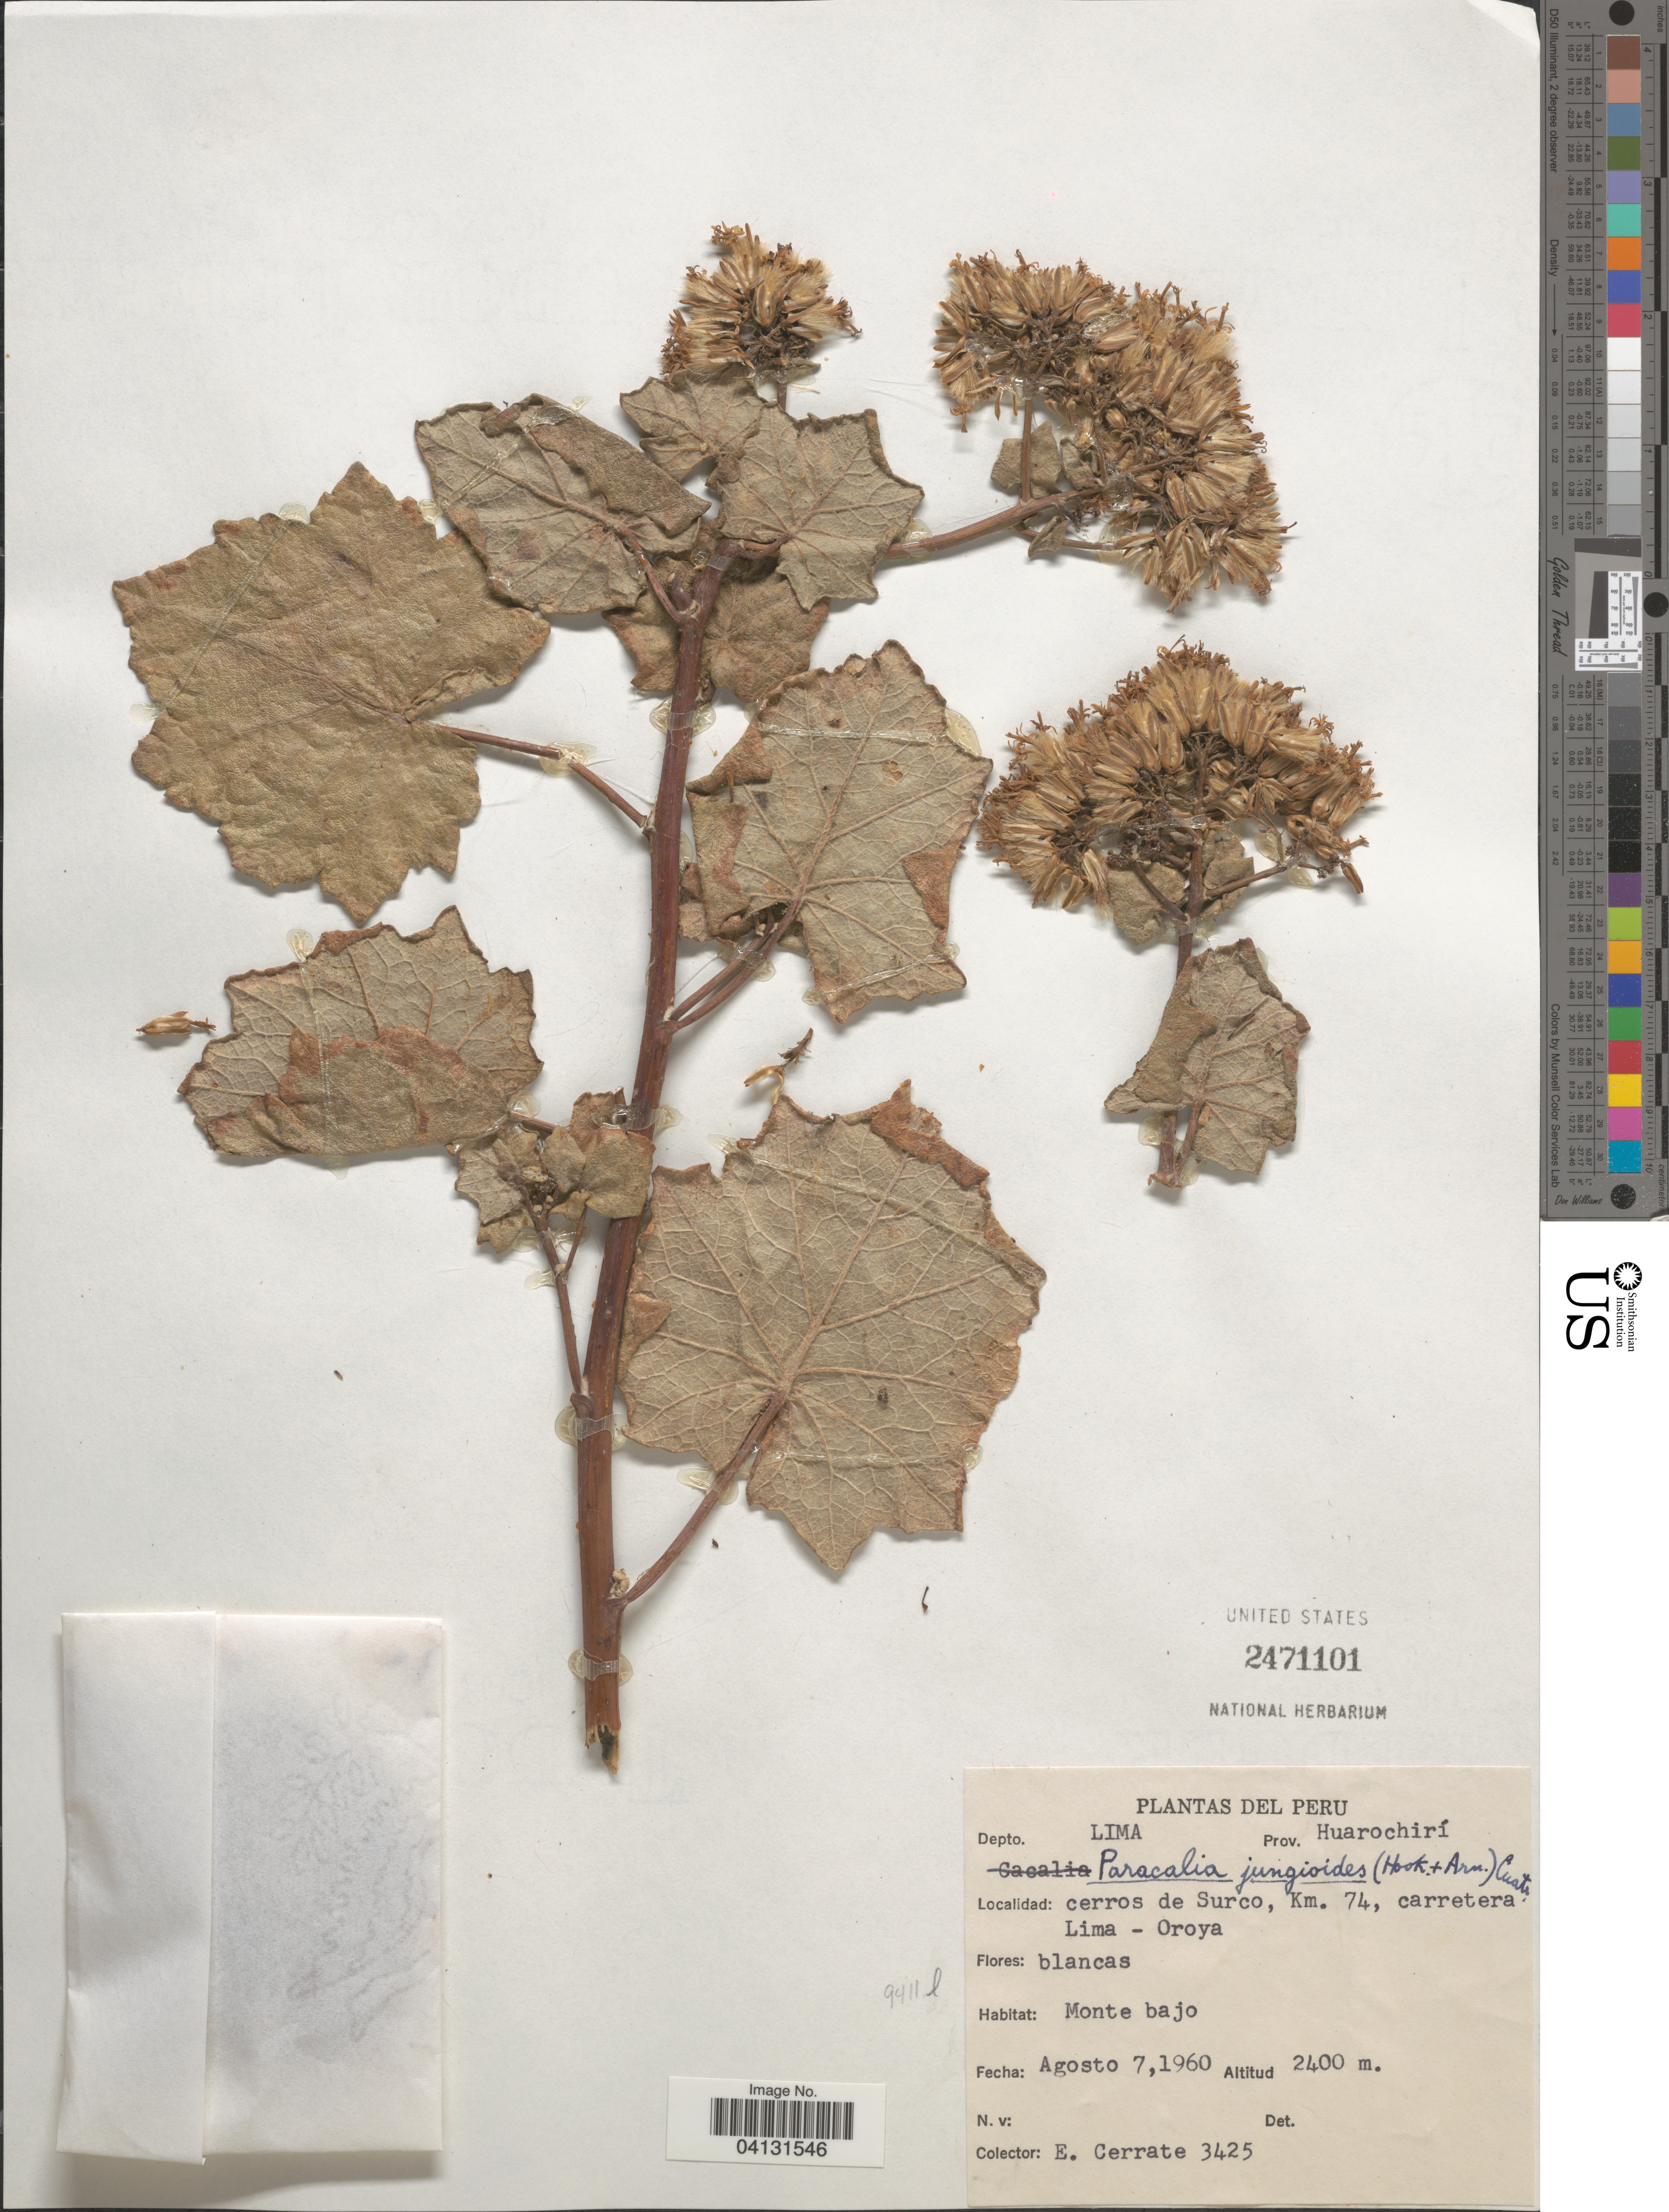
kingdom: Plantae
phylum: Tracheophyta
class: Magnoliopsida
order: Asterales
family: Asteraceae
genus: Paracalia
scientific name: Paracalia jungioides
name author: (Hook. & Arn.) Cuatrec.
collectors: E. Cerrate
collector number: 3425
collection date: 1960-08-07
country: Peru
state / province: Lima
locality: Depto. Lima. Prov. Huarochirí. Cerros de Surco, Km. 74, carretera Lima-Oroya. Monte bajo.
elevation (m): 2400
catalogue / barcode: US 2471101